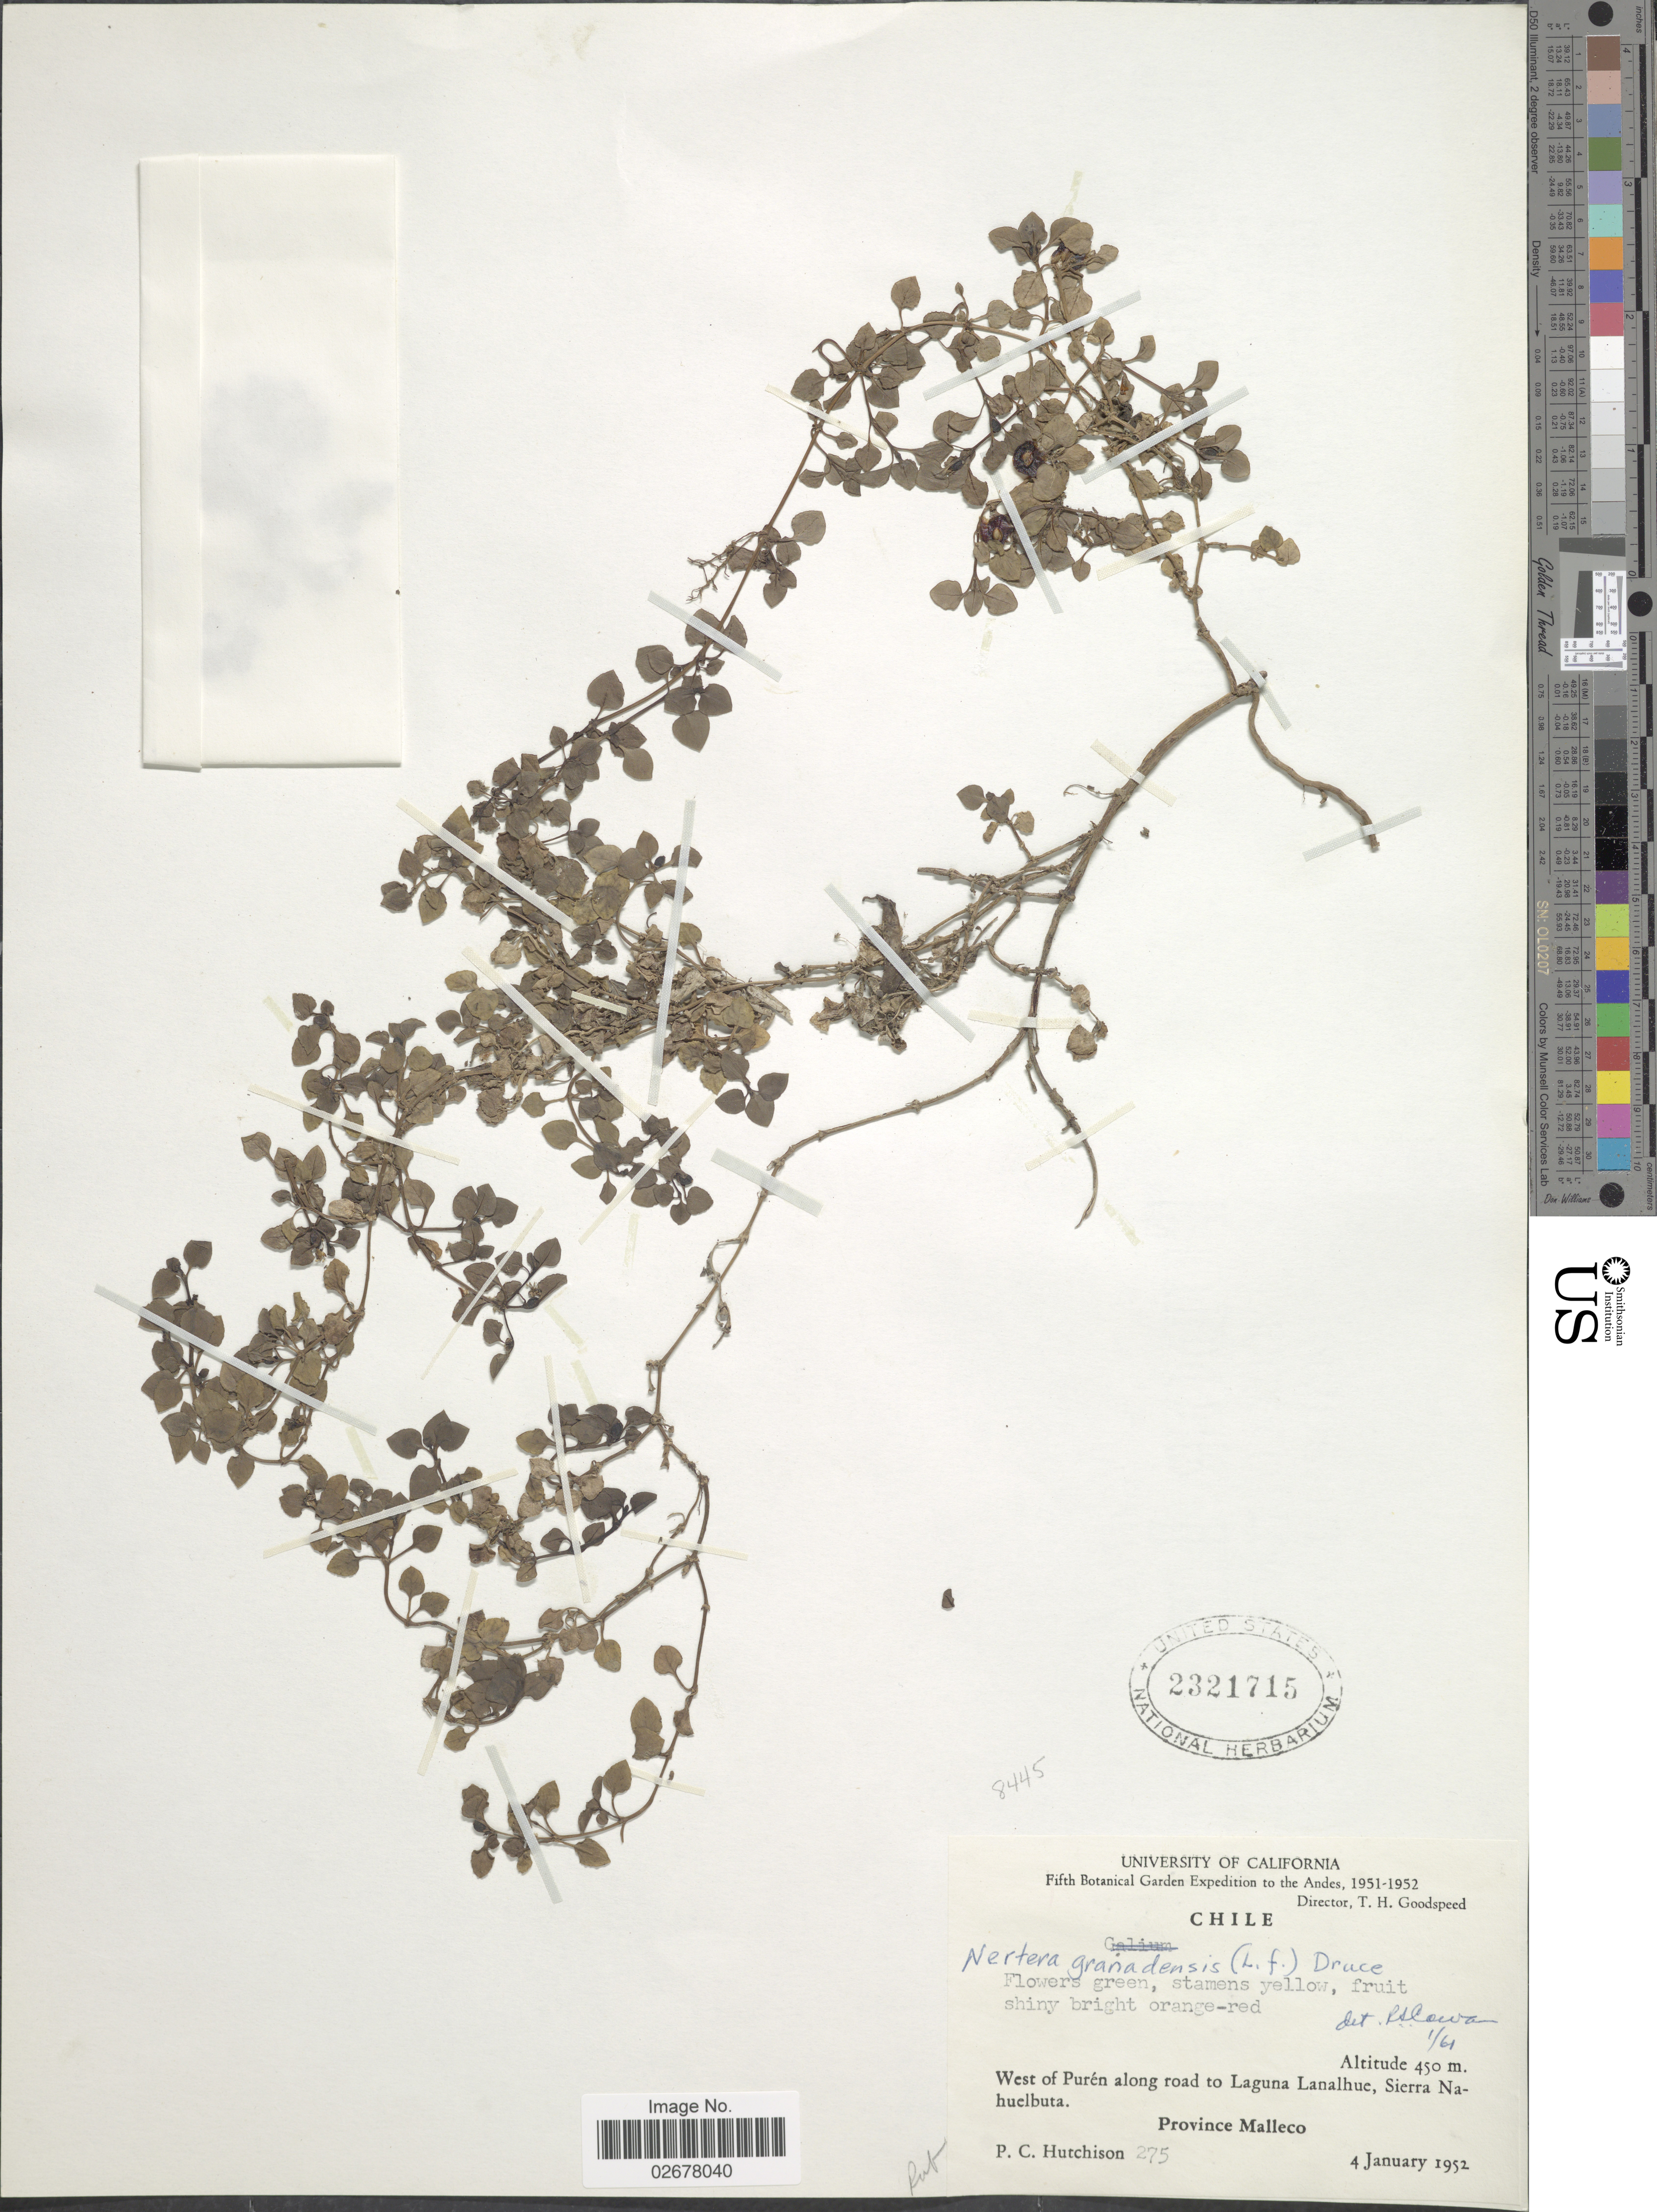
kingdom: Plantae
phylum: Tracheophyta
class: Magnoliopsida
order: Gentianales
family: Rubiaceae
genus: Nertera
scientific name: Nertera depressa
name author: Banks & Sol. ex Gaertn.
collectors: P. C. Hutchison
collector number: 275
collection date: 1952-01-04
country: Chile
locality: The Andes, West Purén along road to Laguna Lanalhue, Sierra Nahuelbuta, Province Malleco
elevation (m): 450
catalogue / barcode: US 2321715